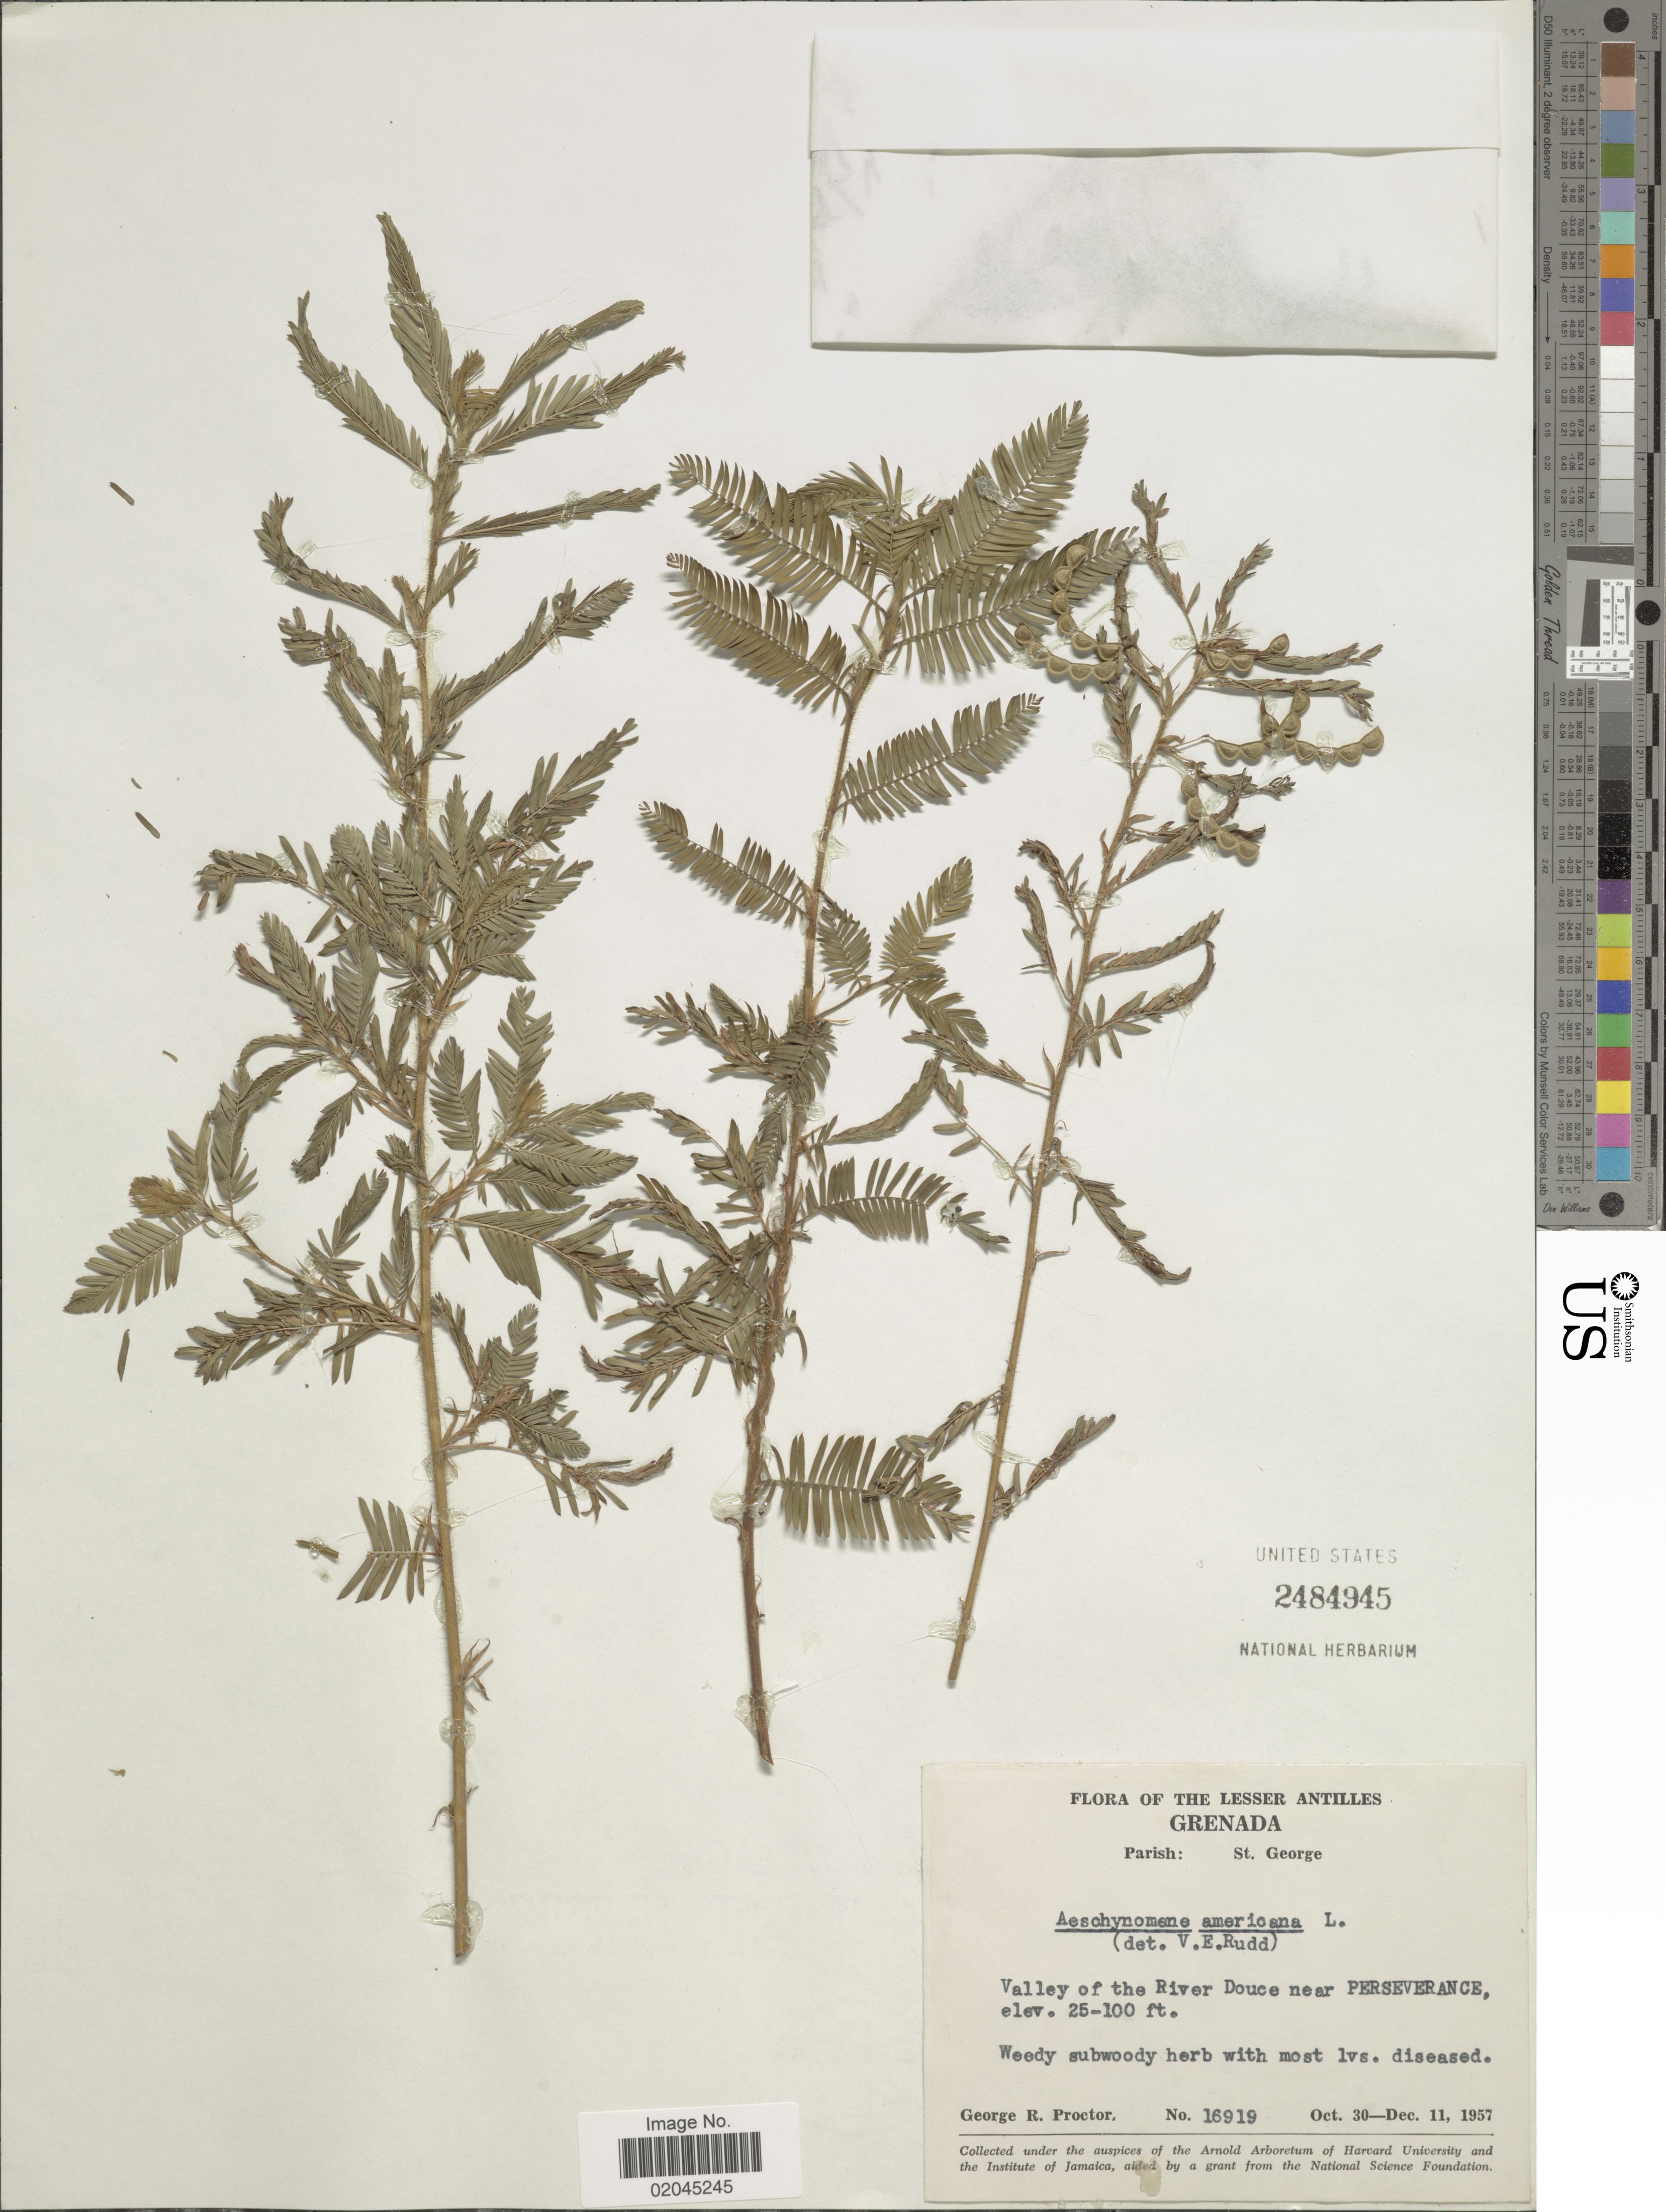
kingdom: Plantae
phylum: Tracheophyta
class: Magnoliopsida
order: Fabales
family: Fabaceae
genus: Aeschynomene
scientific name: Aeschynomene americana var. americana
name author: L.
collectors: G. Proctor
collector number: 16919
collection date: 1957-10-30/1957-12-11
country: Grenada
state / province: Saint George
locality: The Lesser Antilles, parish: st George, Valley of the River Douce near Perseverance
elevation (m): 8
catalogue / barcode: US 2484945